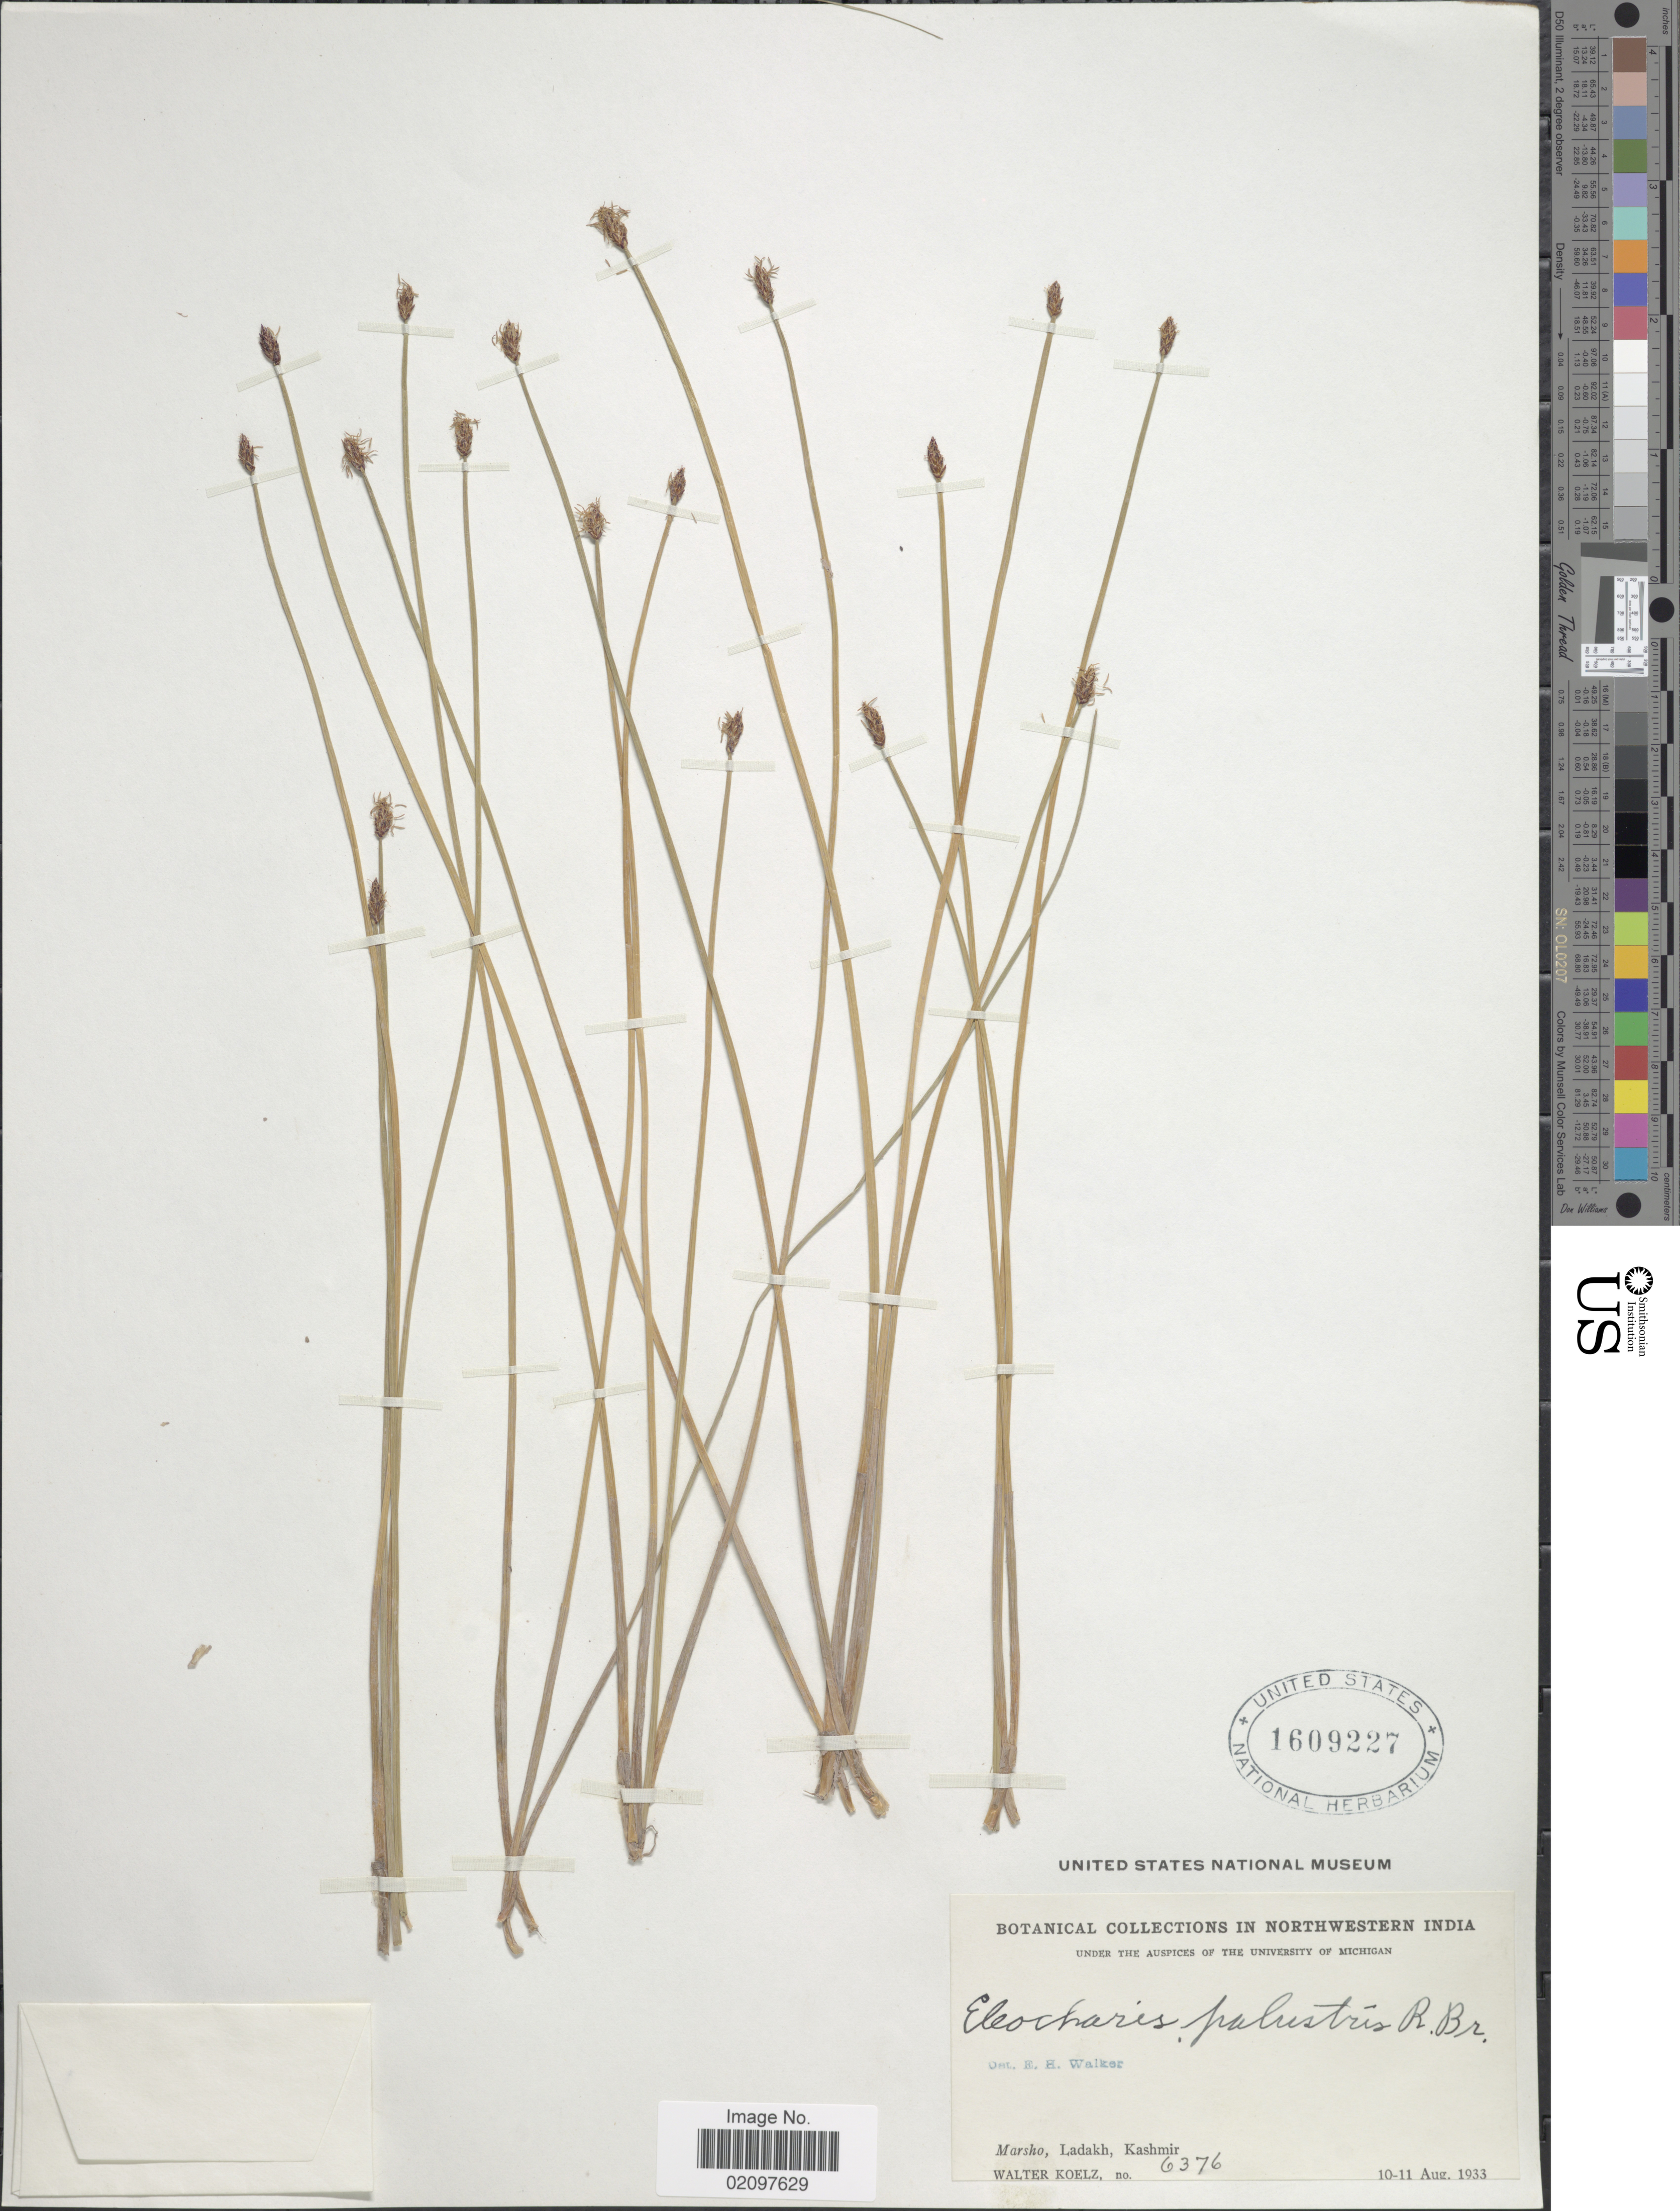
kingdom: Plantae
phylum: Tracheophyta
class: Liliopsida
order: Poales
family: Cyperaceae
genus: Eleocharis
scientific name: Eleocharis palustris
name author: (L.) Roem. & Schult.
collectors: W. N. Koelz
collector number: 6376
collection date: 1933-08-10/1933-08-11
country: India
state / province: Jammu and Kashmir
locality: In Northwestern India, Marsho, Ladakh, Kashmir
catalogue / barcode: US 1609227